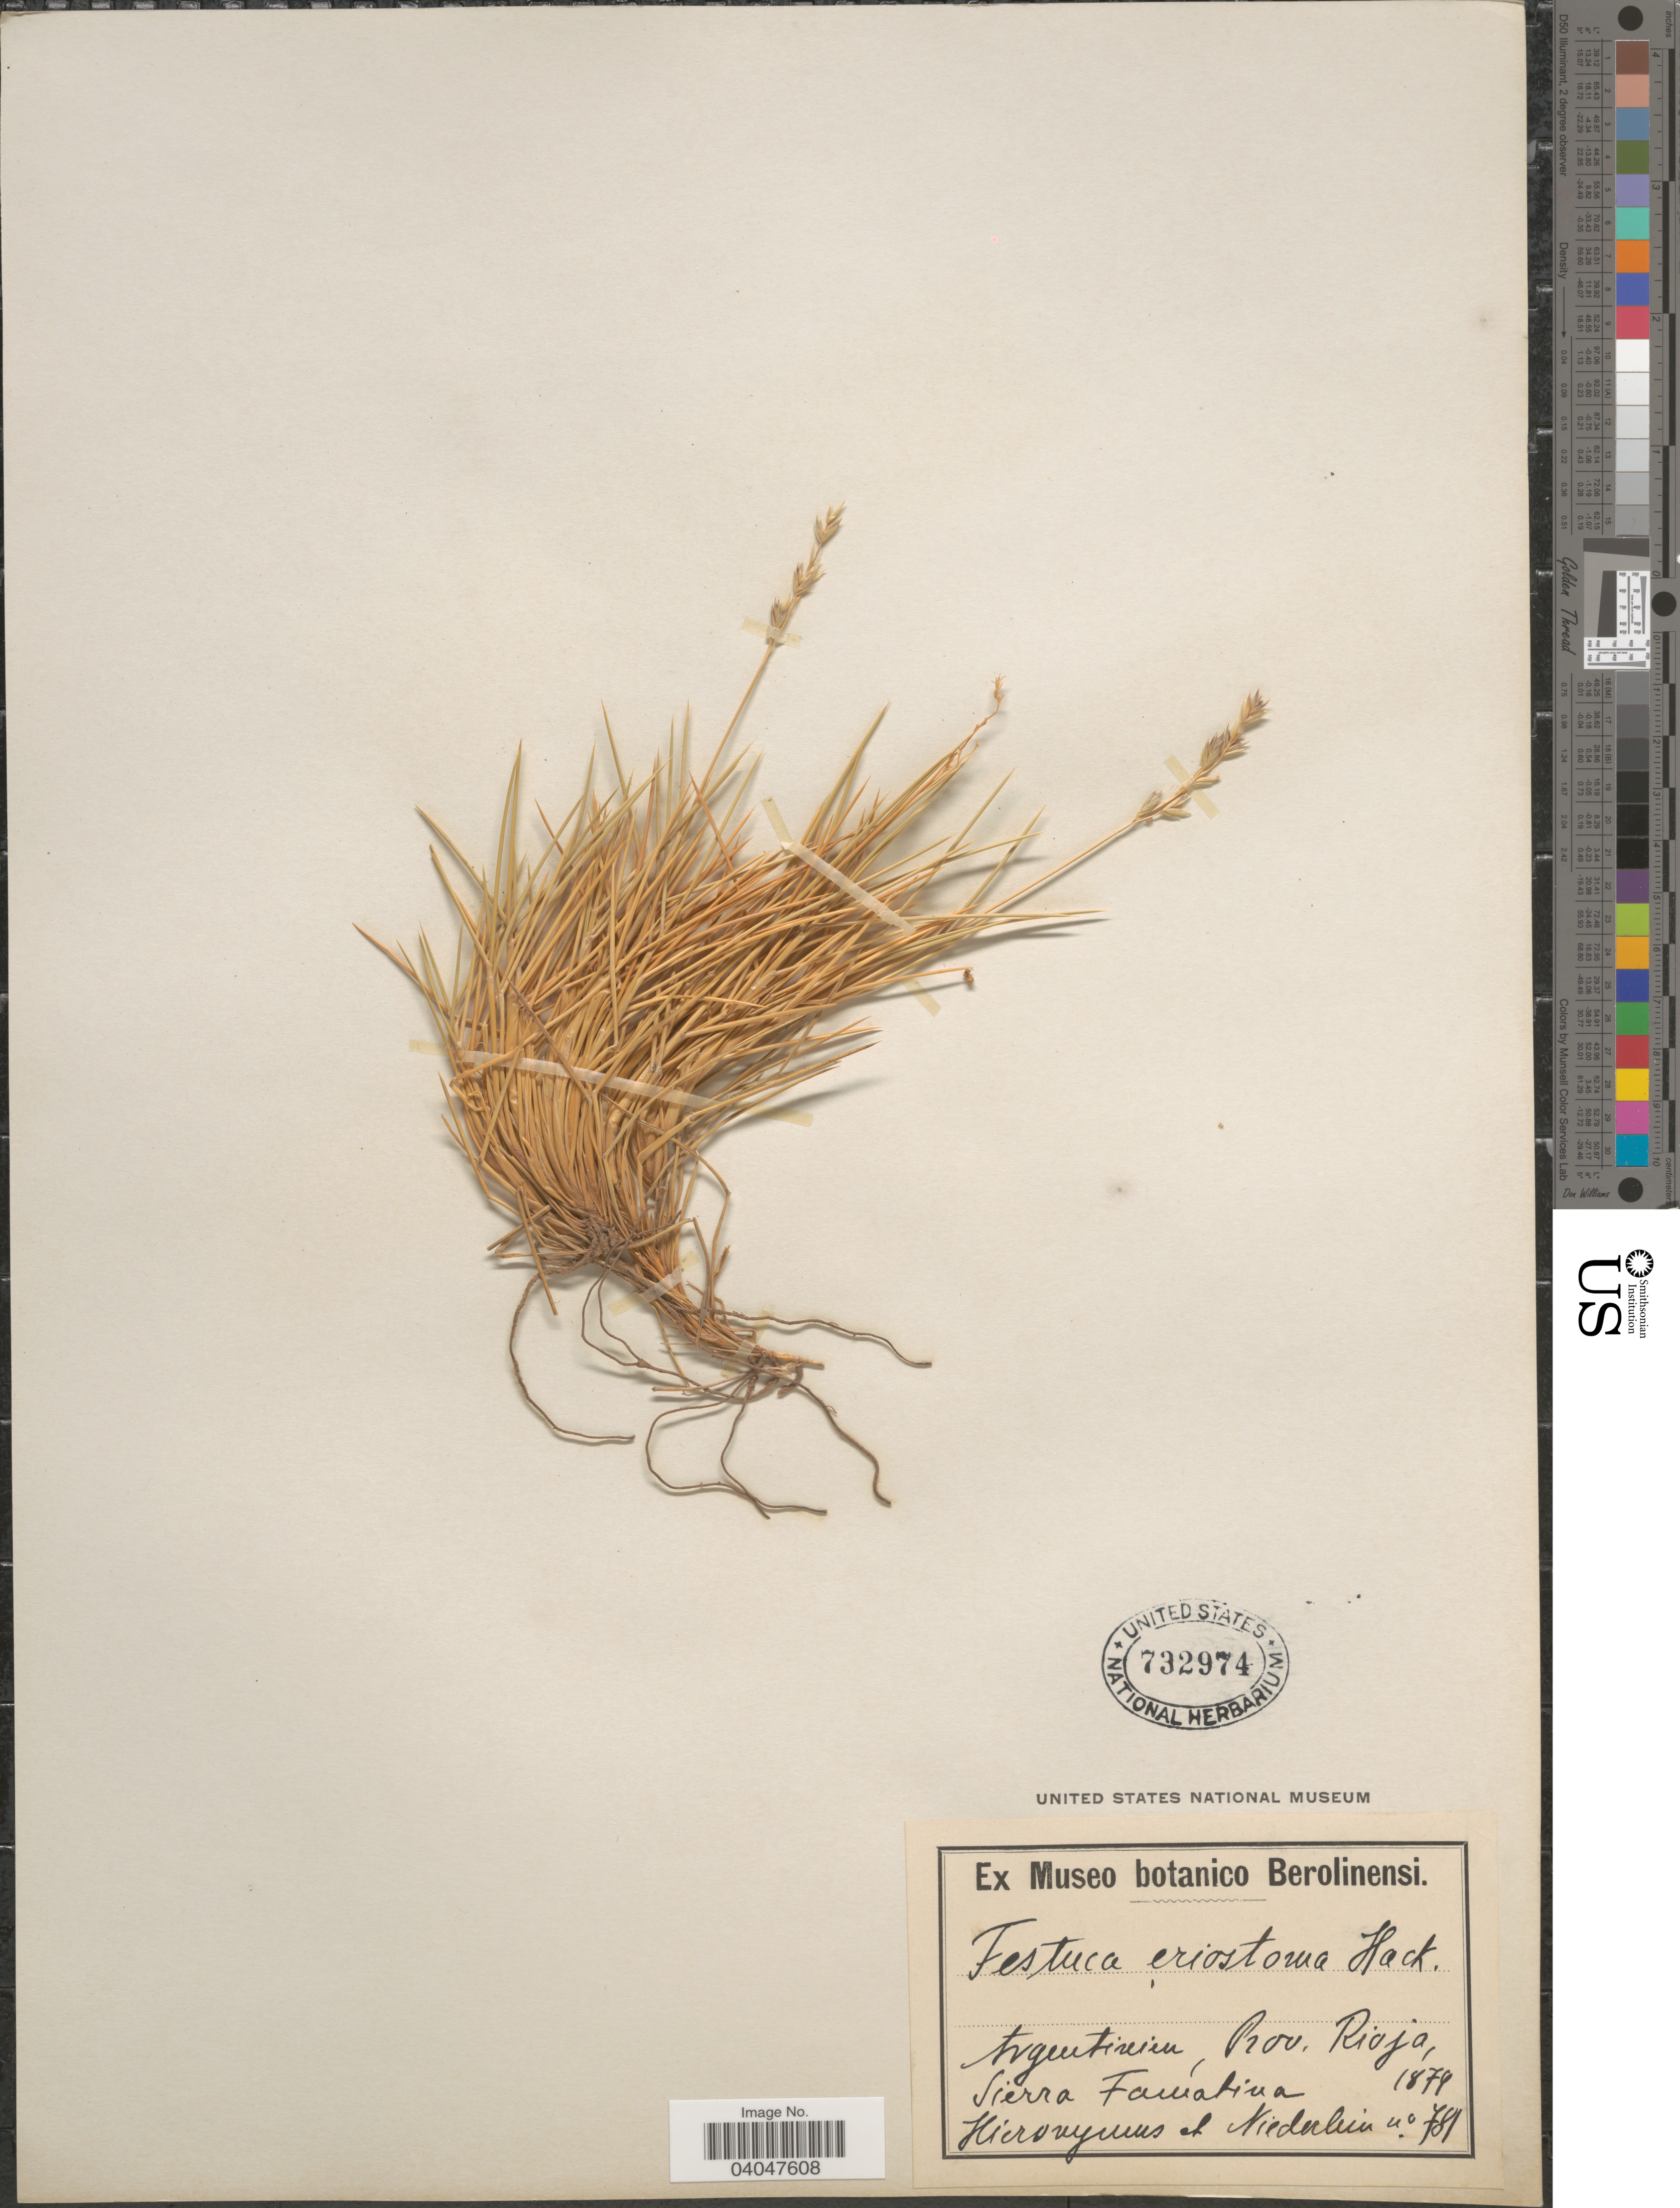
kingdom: Plantae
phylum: Tracheophyta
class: Liliopsida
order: Poales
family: Poaceae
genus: Festuca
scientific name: Festuca eriostoma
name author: Hack.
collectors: -. Hieronymus & Niederlein, --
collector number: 781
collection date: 1879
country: Argentina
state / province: La Rioja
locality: Sierra Famatina.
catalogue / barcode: US 732974